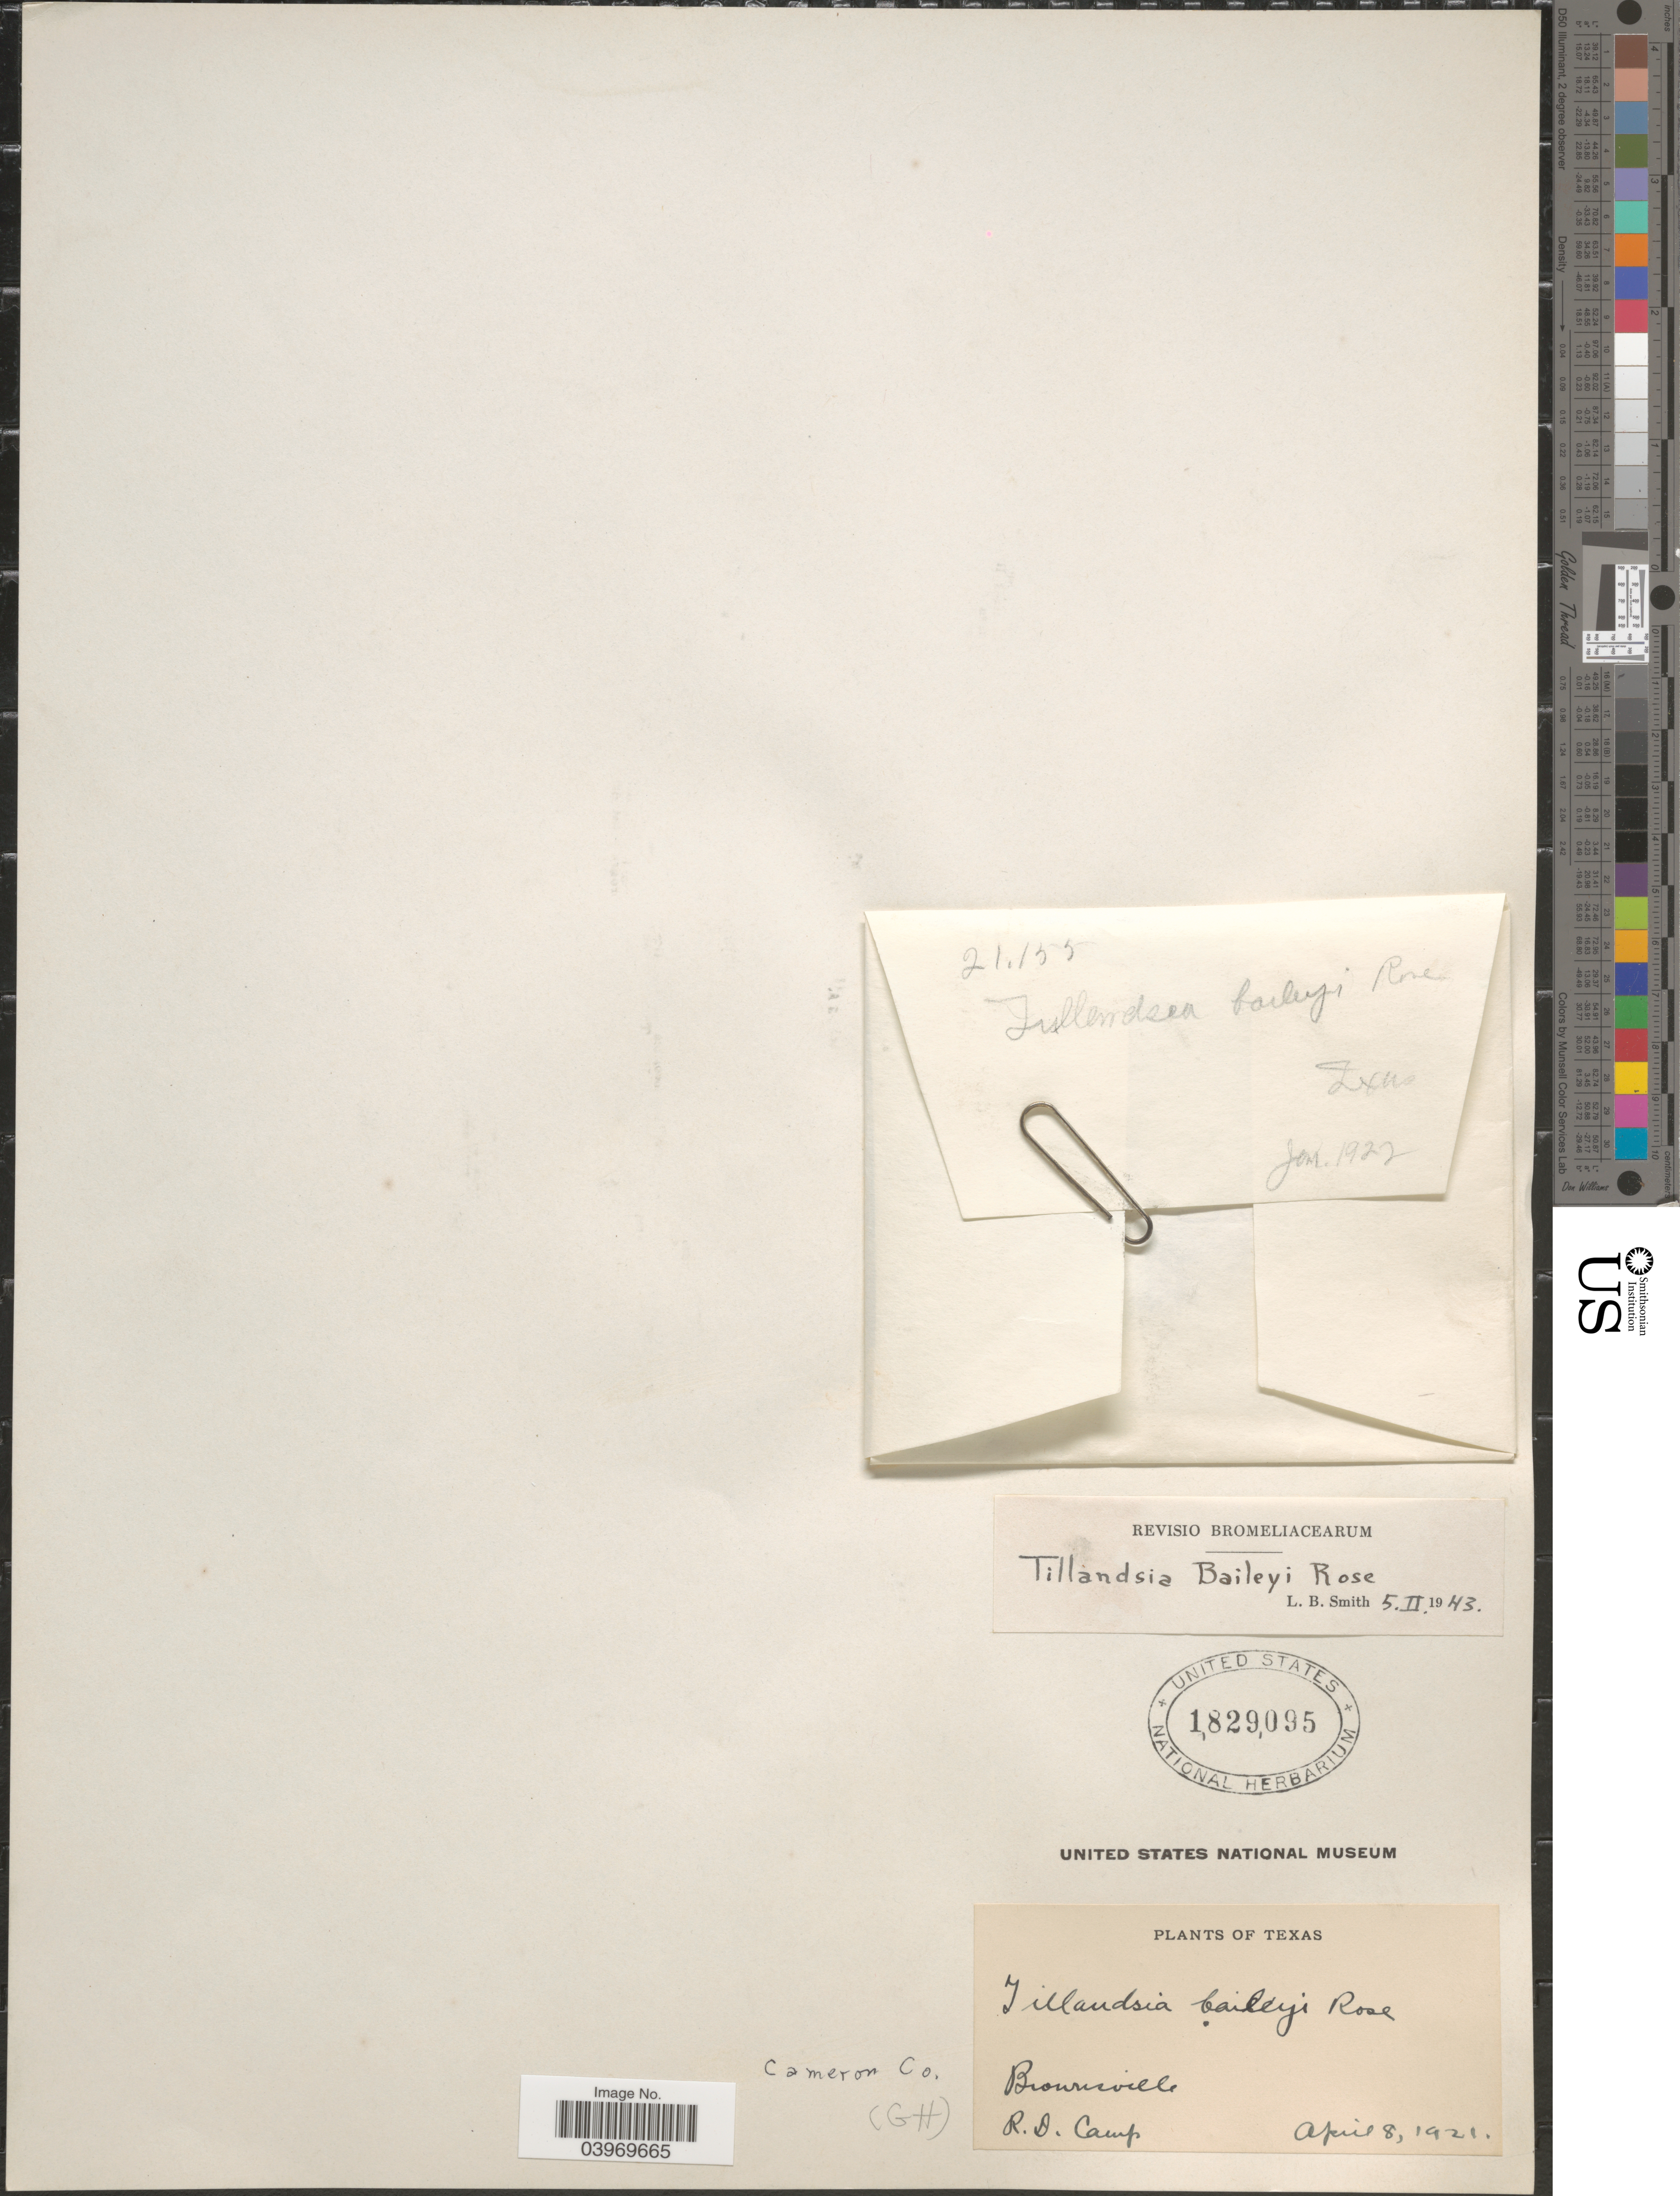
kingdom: Plantae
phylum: Tracheophyta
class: Liliopsida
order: Poales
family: Bromeliaceae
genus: Tillandsia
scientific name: Tillandsia baileyi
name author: Rose ex Small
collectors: R. D. Camp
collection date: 1921-04-08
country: United States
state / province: Texas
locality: Brownsville. Cameron Co.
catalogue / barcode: US 1829095